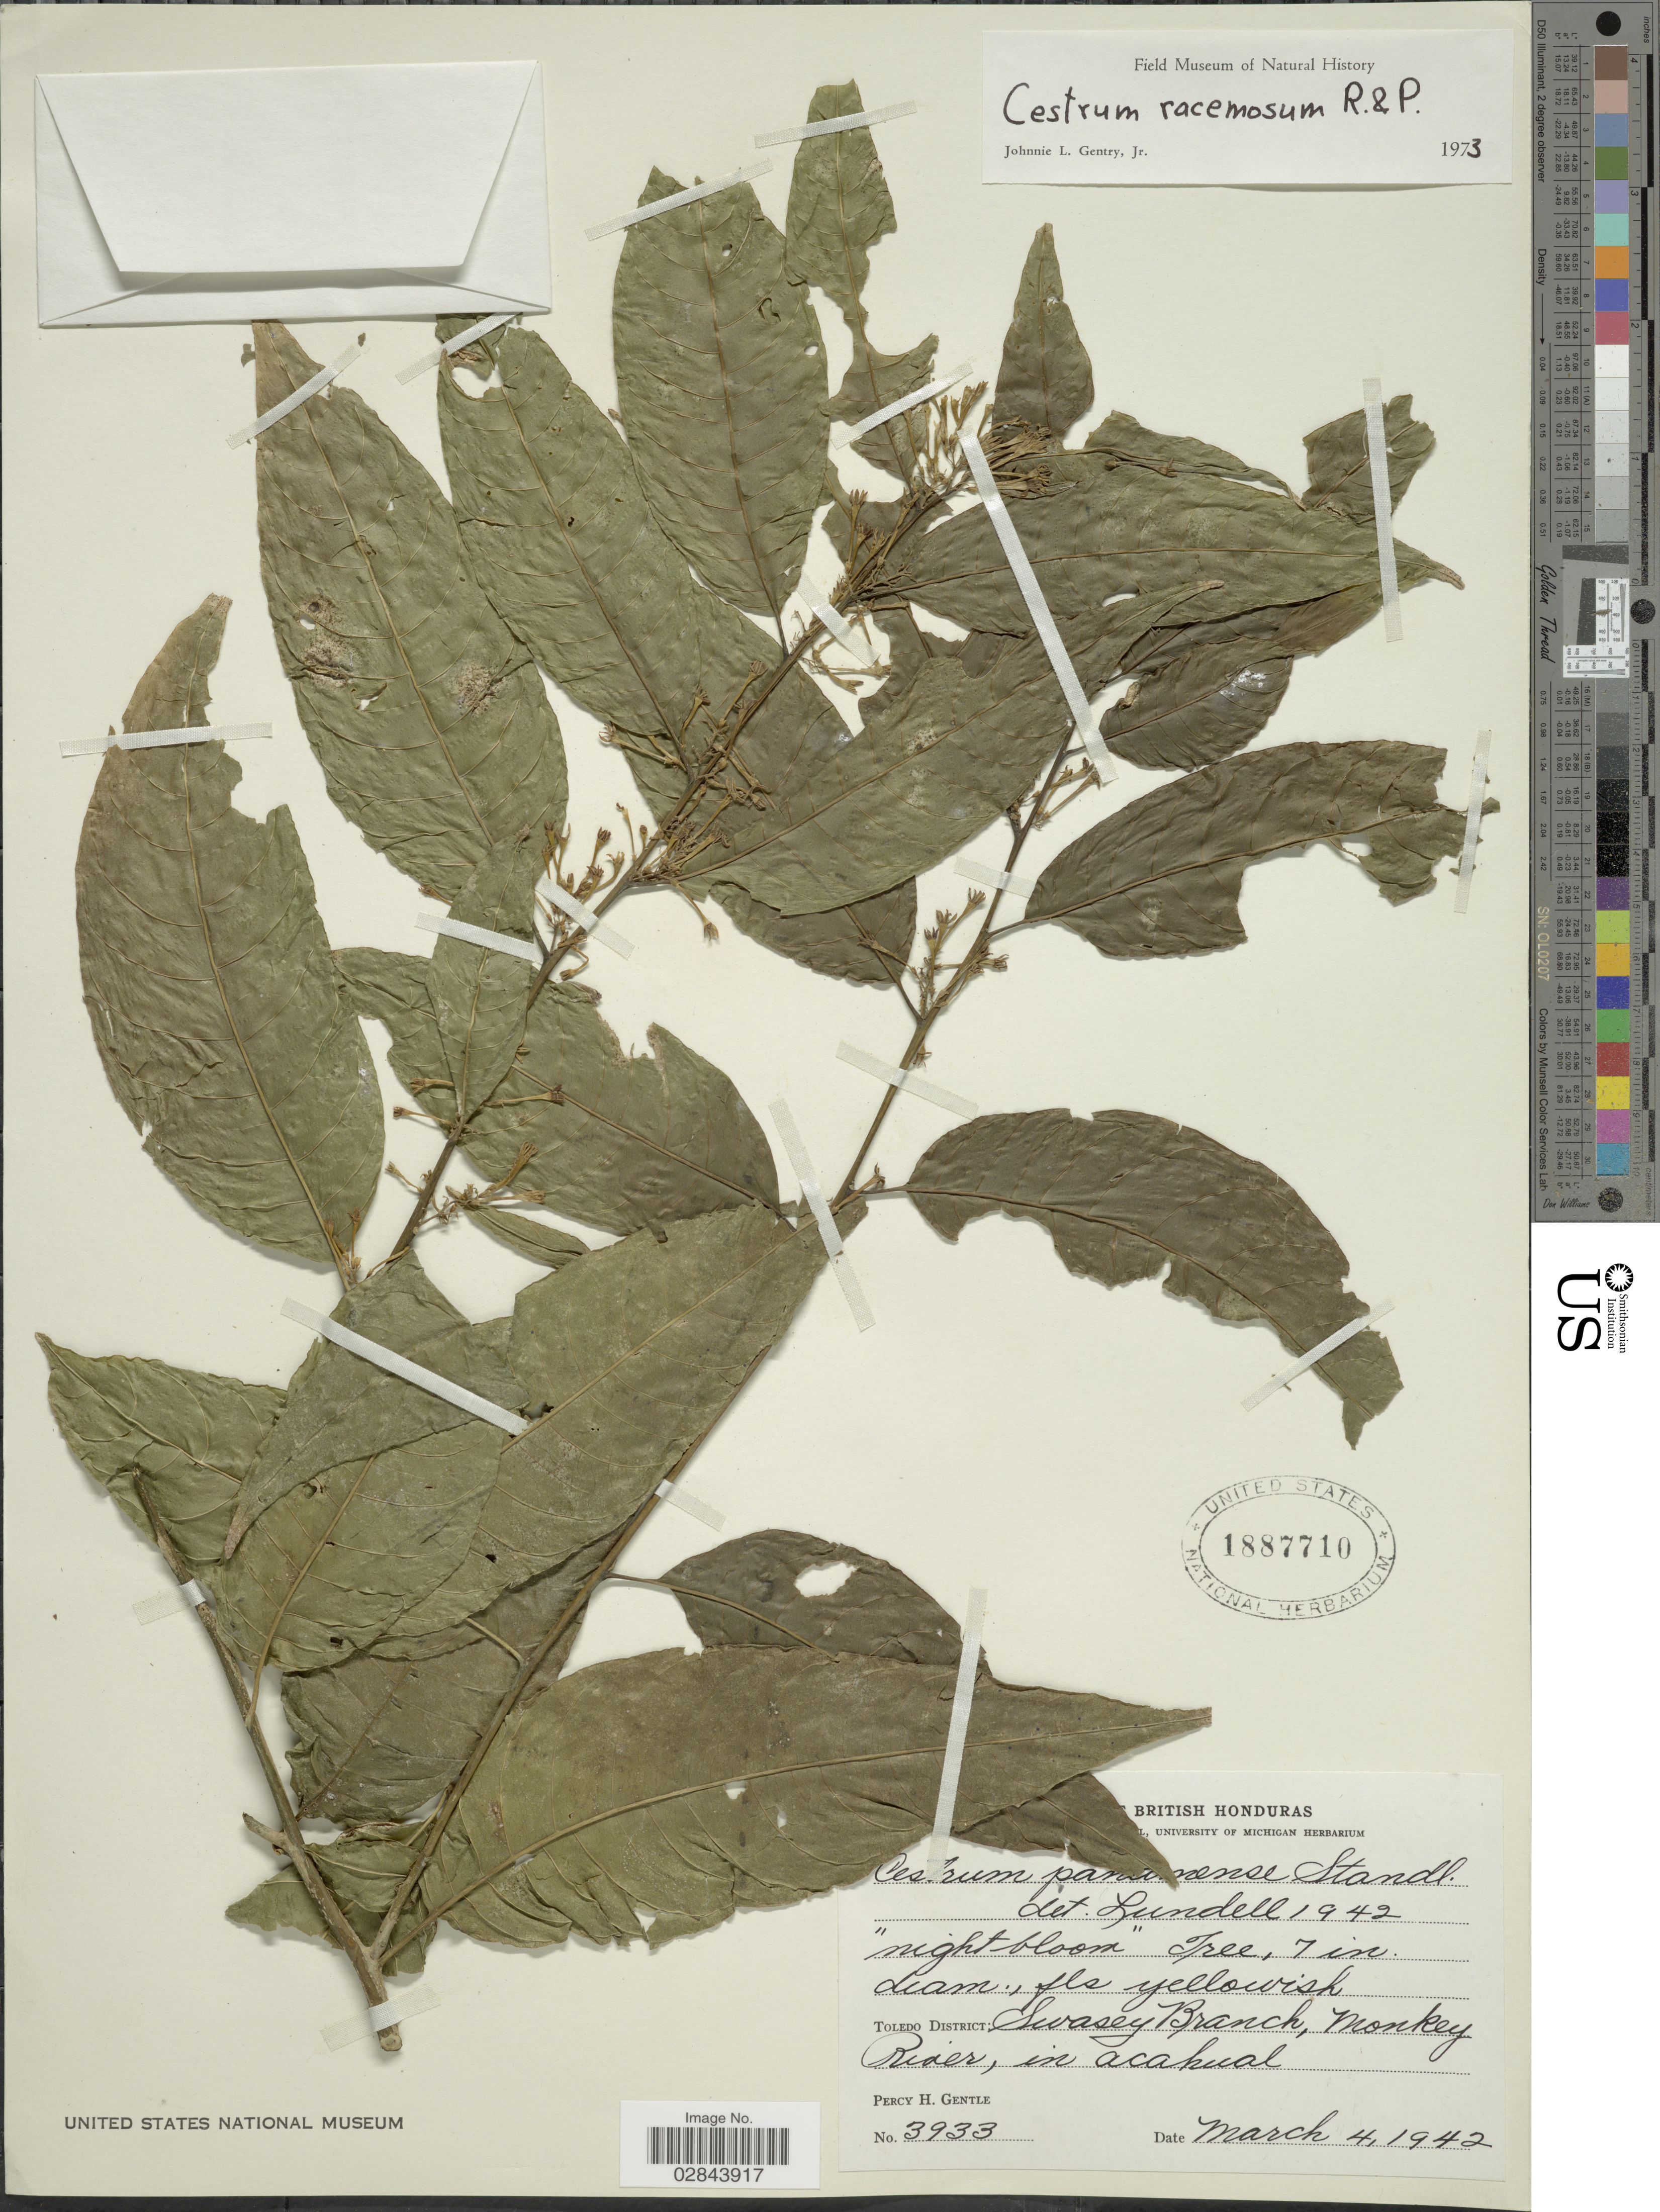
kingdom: Plantae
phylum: Tracheophyta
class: Magnoliopsida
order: Solanales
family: Solanaceae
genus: Cestrum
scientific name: Cestrum racemosum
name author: Ruiz & Pav.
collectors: P. H. Gentle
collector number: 3933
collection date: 1942-03-04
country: Belize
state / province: Toledo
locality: British Honduras. Toledo District: Swasey Branch, Monkey River, in acahual.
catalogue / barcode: US 1887710